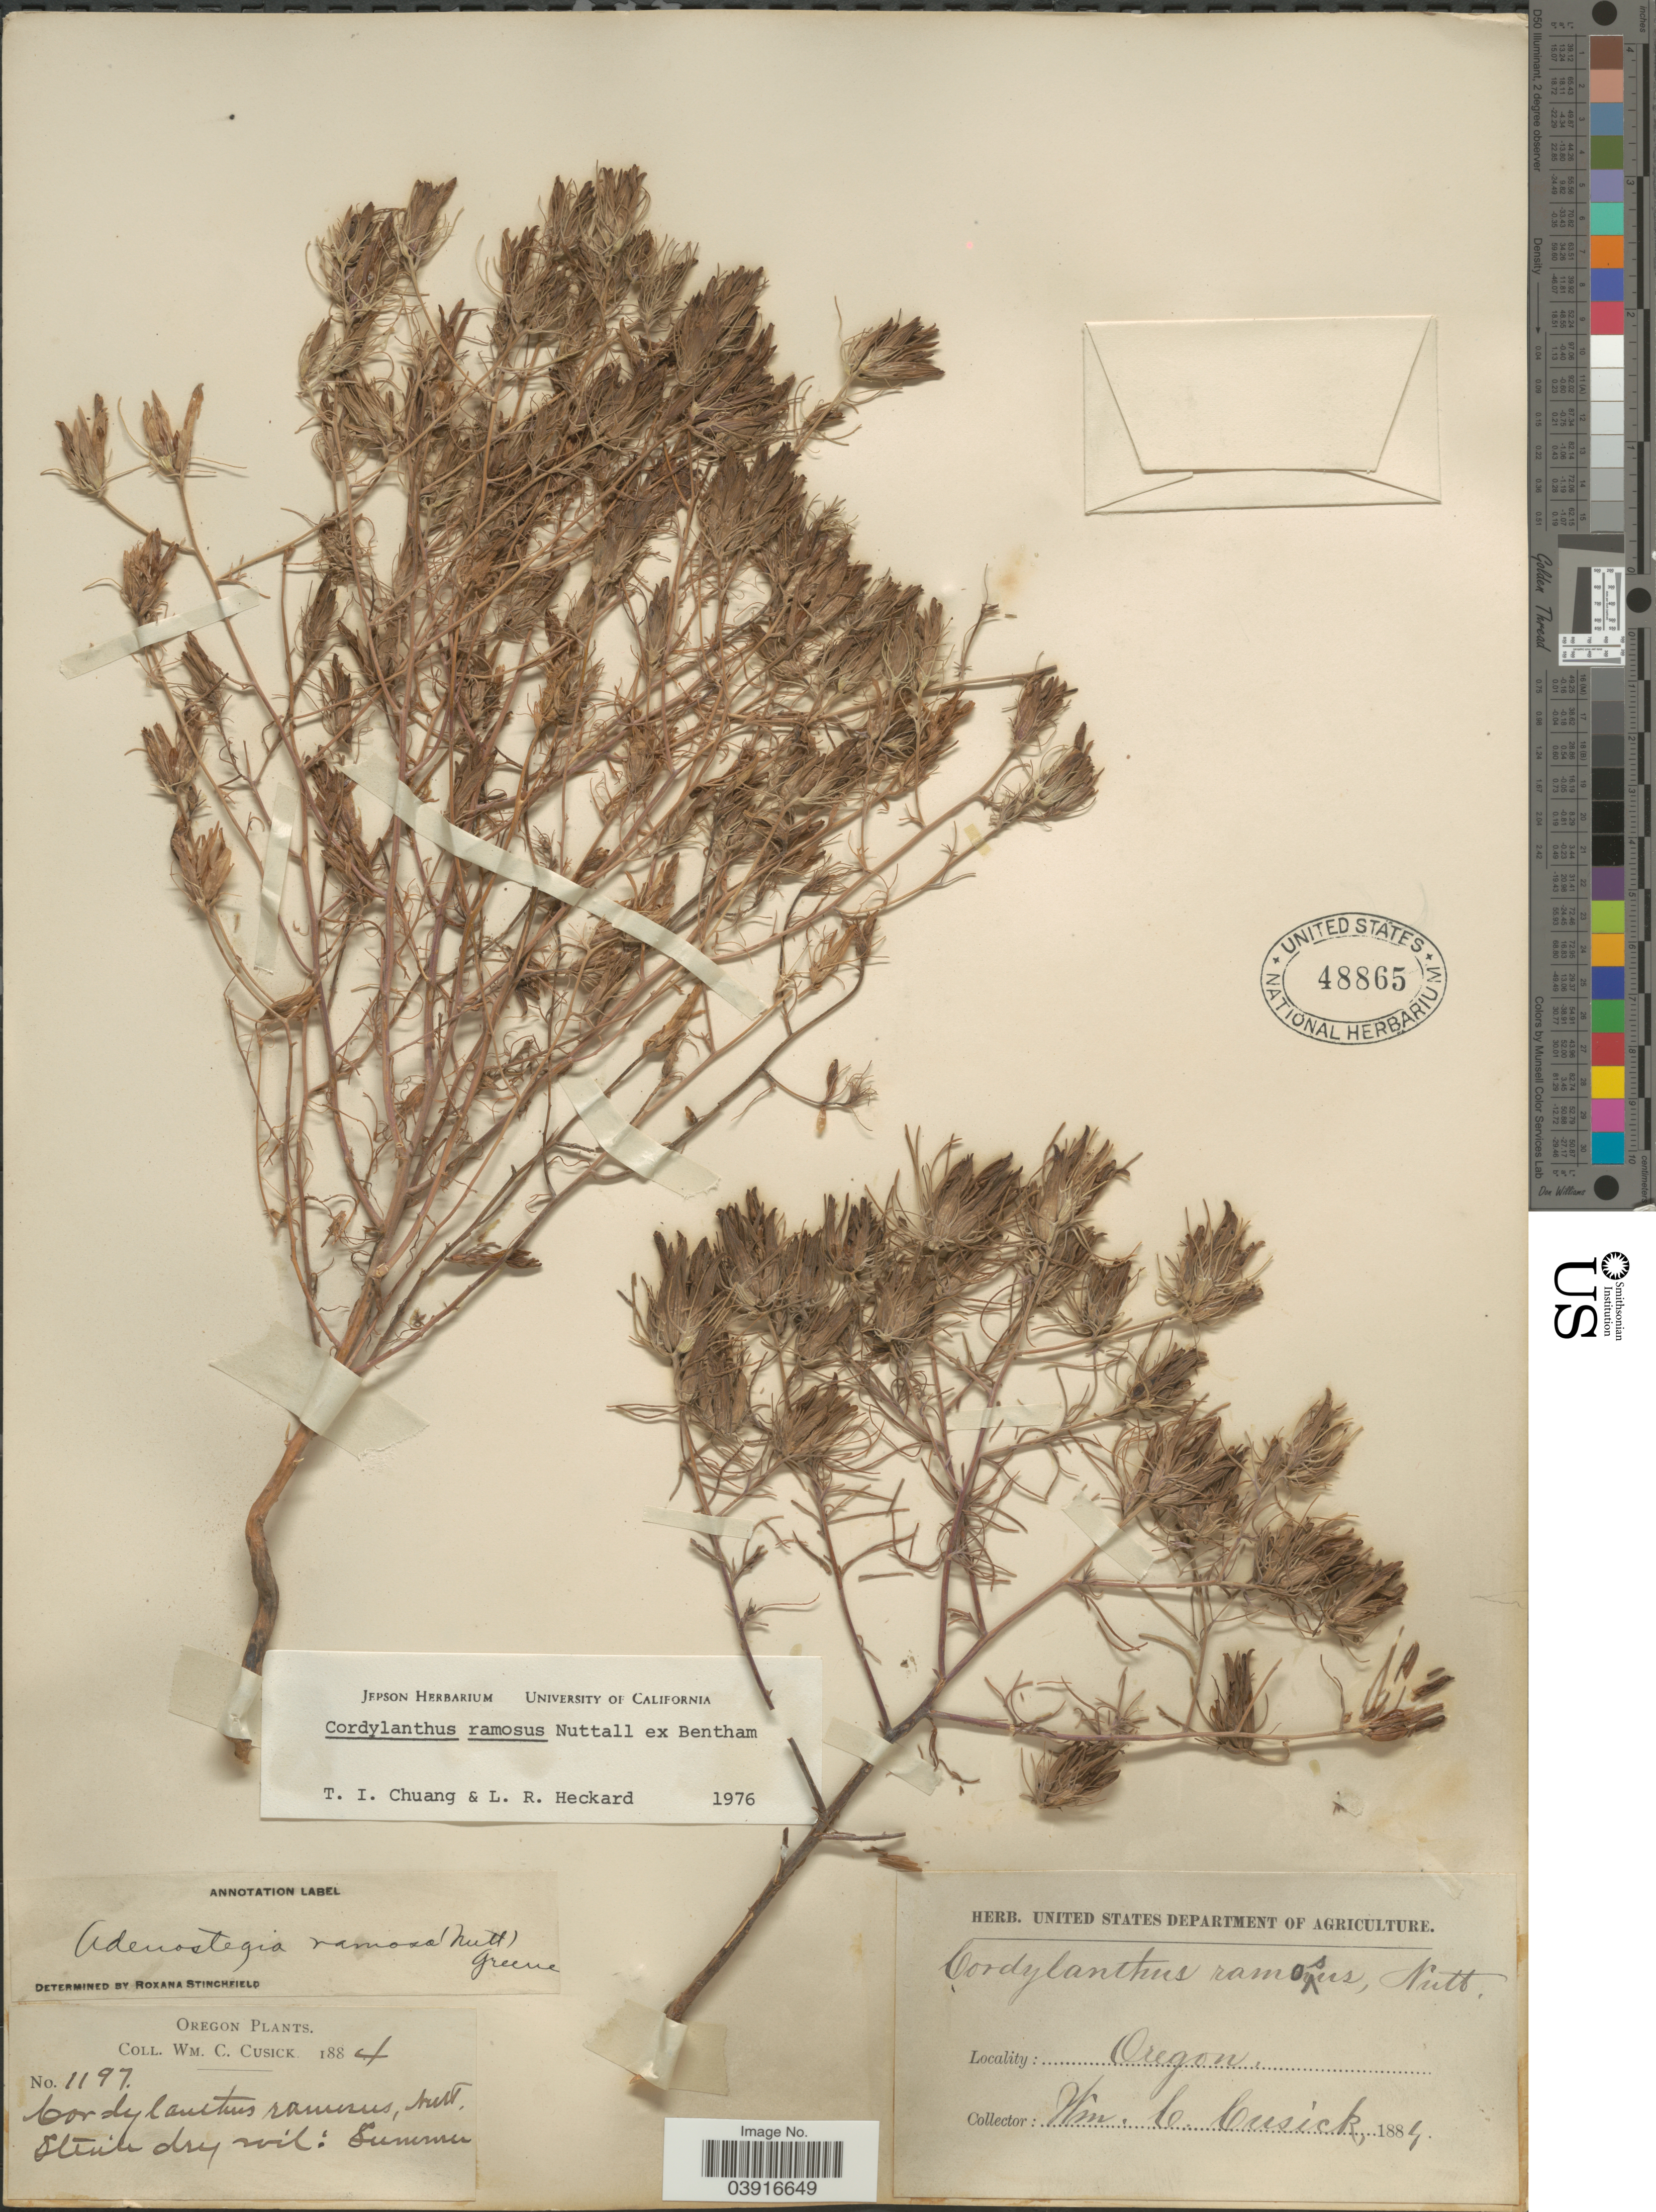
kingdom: Plantae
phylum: Tracheophyta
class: Magnoliopsida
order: Lamiales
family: Orobanchaceae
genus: Cordylanthus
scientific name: Cordylanthus ramosus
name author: Nutt. ex Benth.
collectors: W. C. Cusick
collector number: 1197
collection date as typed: Summer 1884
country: United States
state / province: Oregon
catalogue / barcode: US 48865